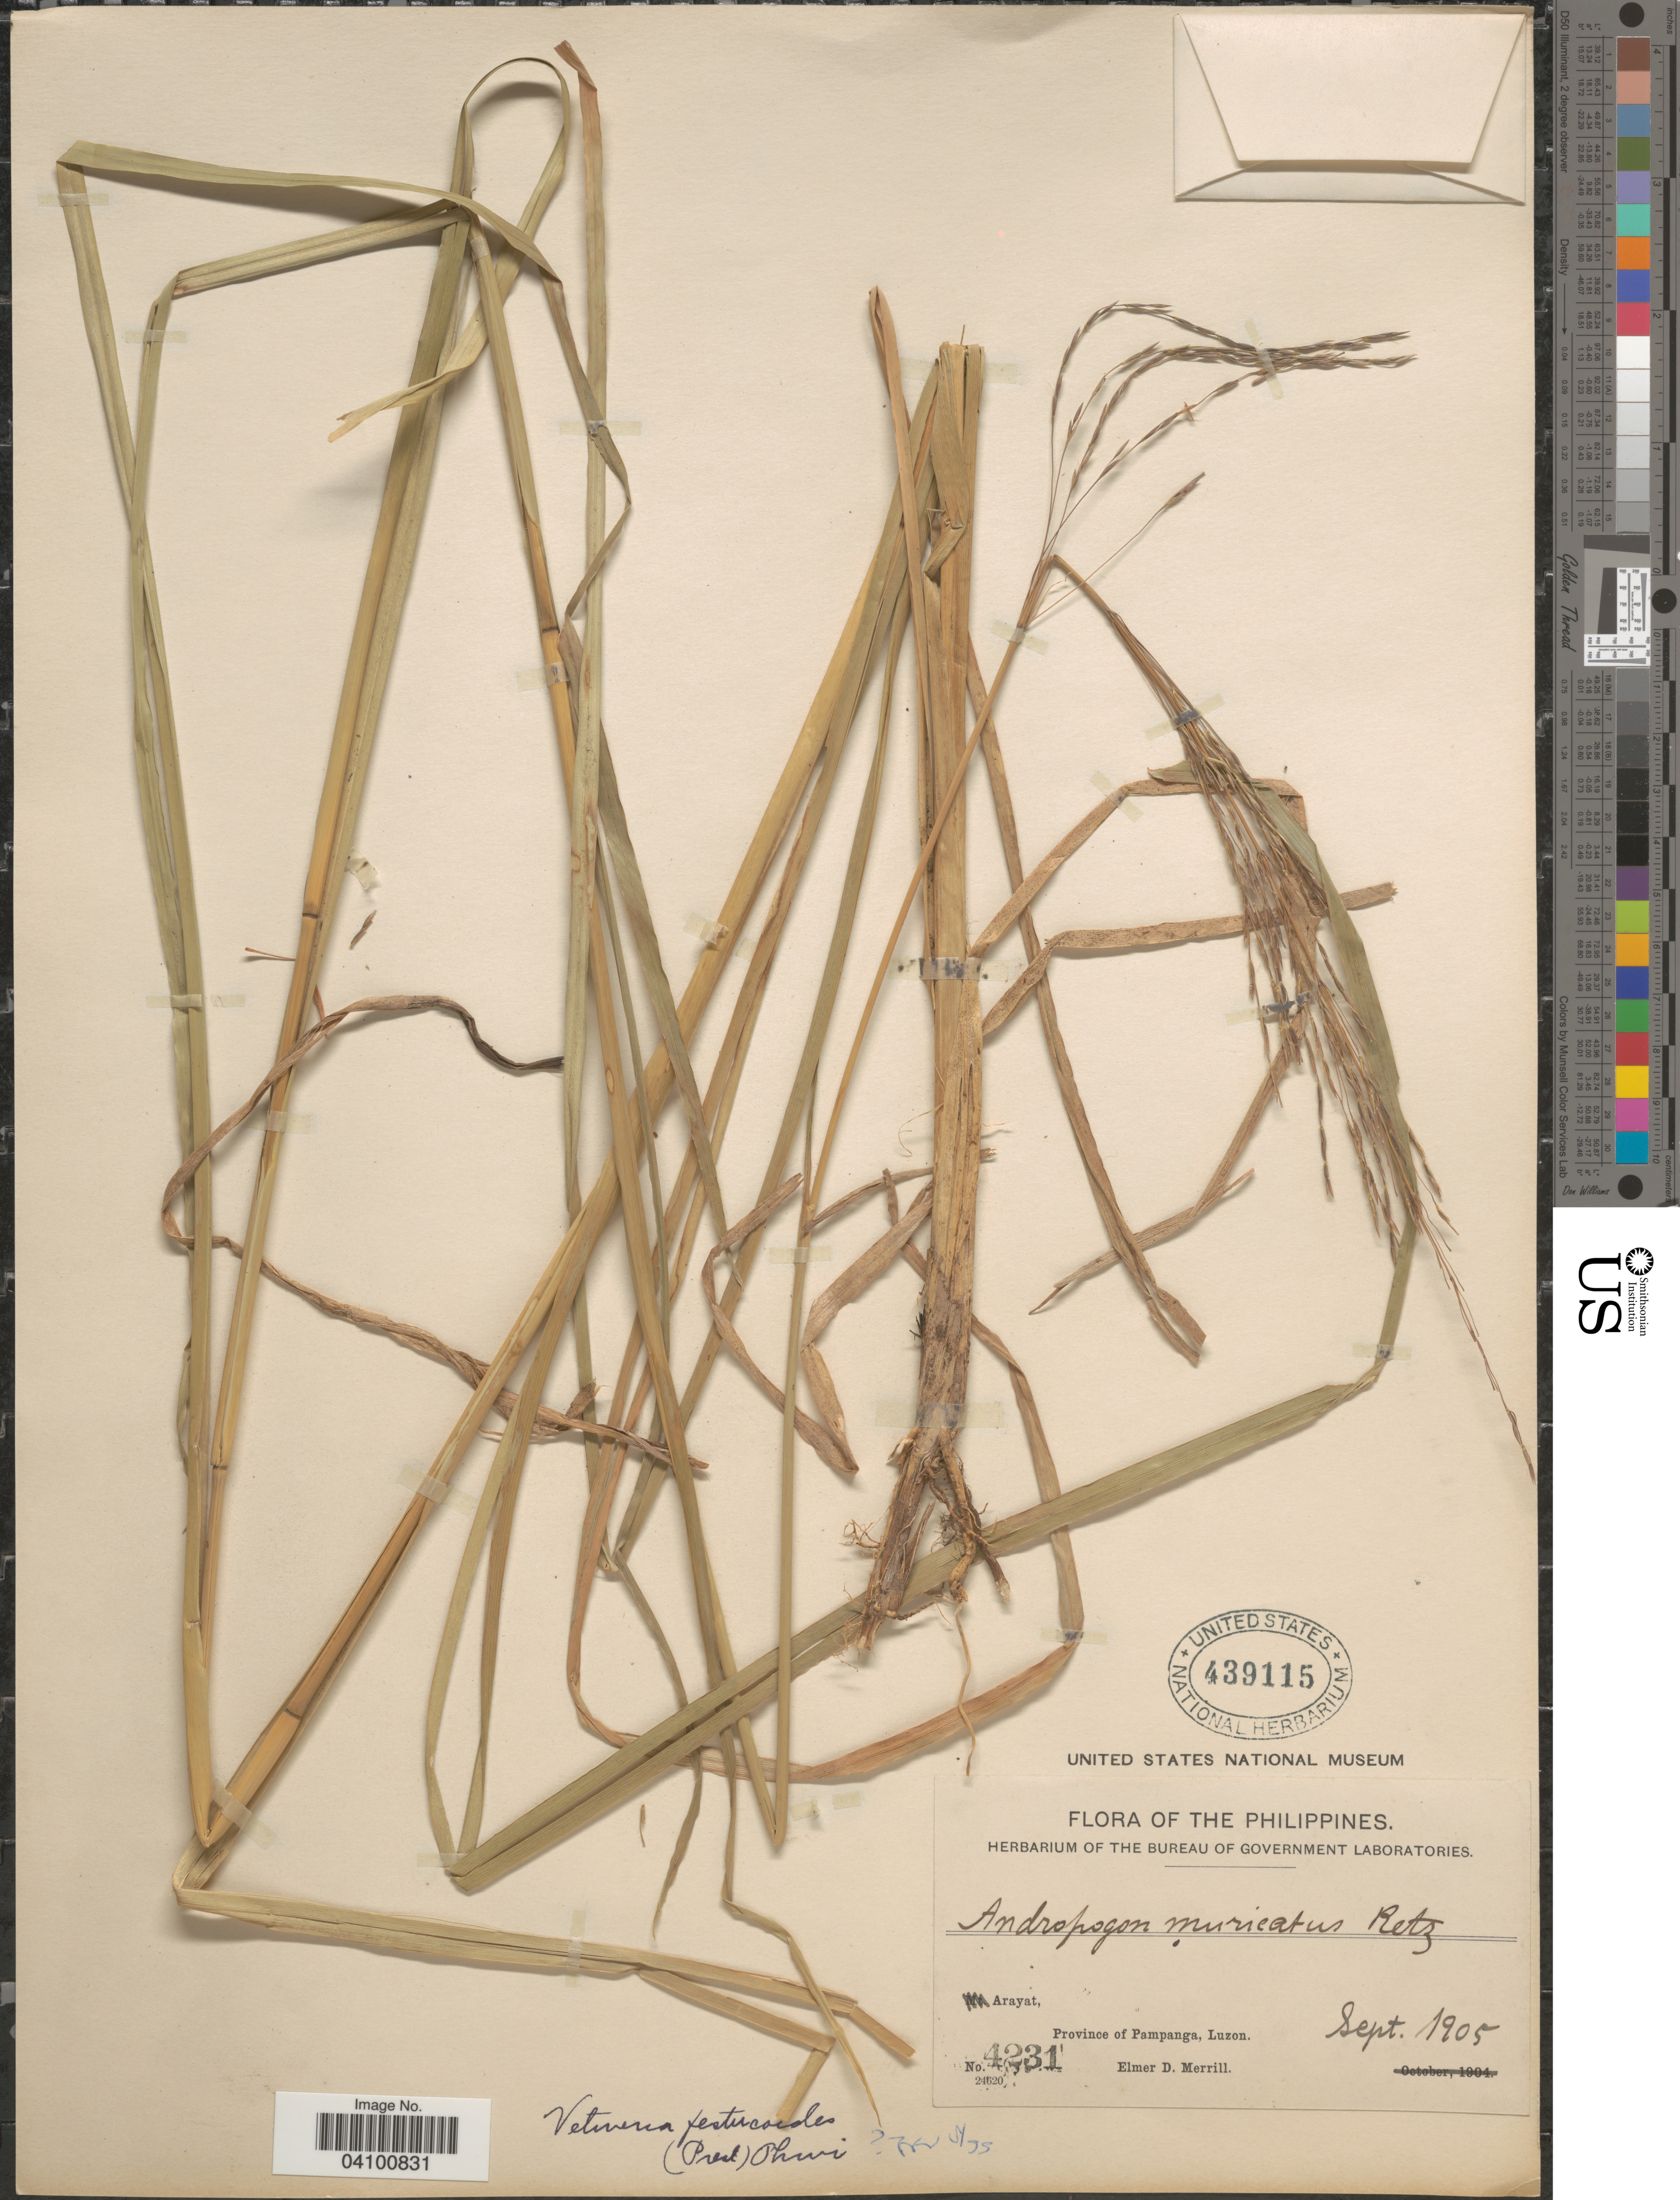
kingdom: Plantae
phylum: Tracheophyta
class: Liliopsida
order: Poales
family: Poaceae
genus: Chrysopogon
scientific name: Chrysopogon zizanioides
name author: (L.) Roberty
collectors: E. D. Merrill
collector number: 4231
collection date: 1905-09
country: Philippines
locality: Arayat. Province of Pampanga. Luzon.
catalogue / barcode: US 439115